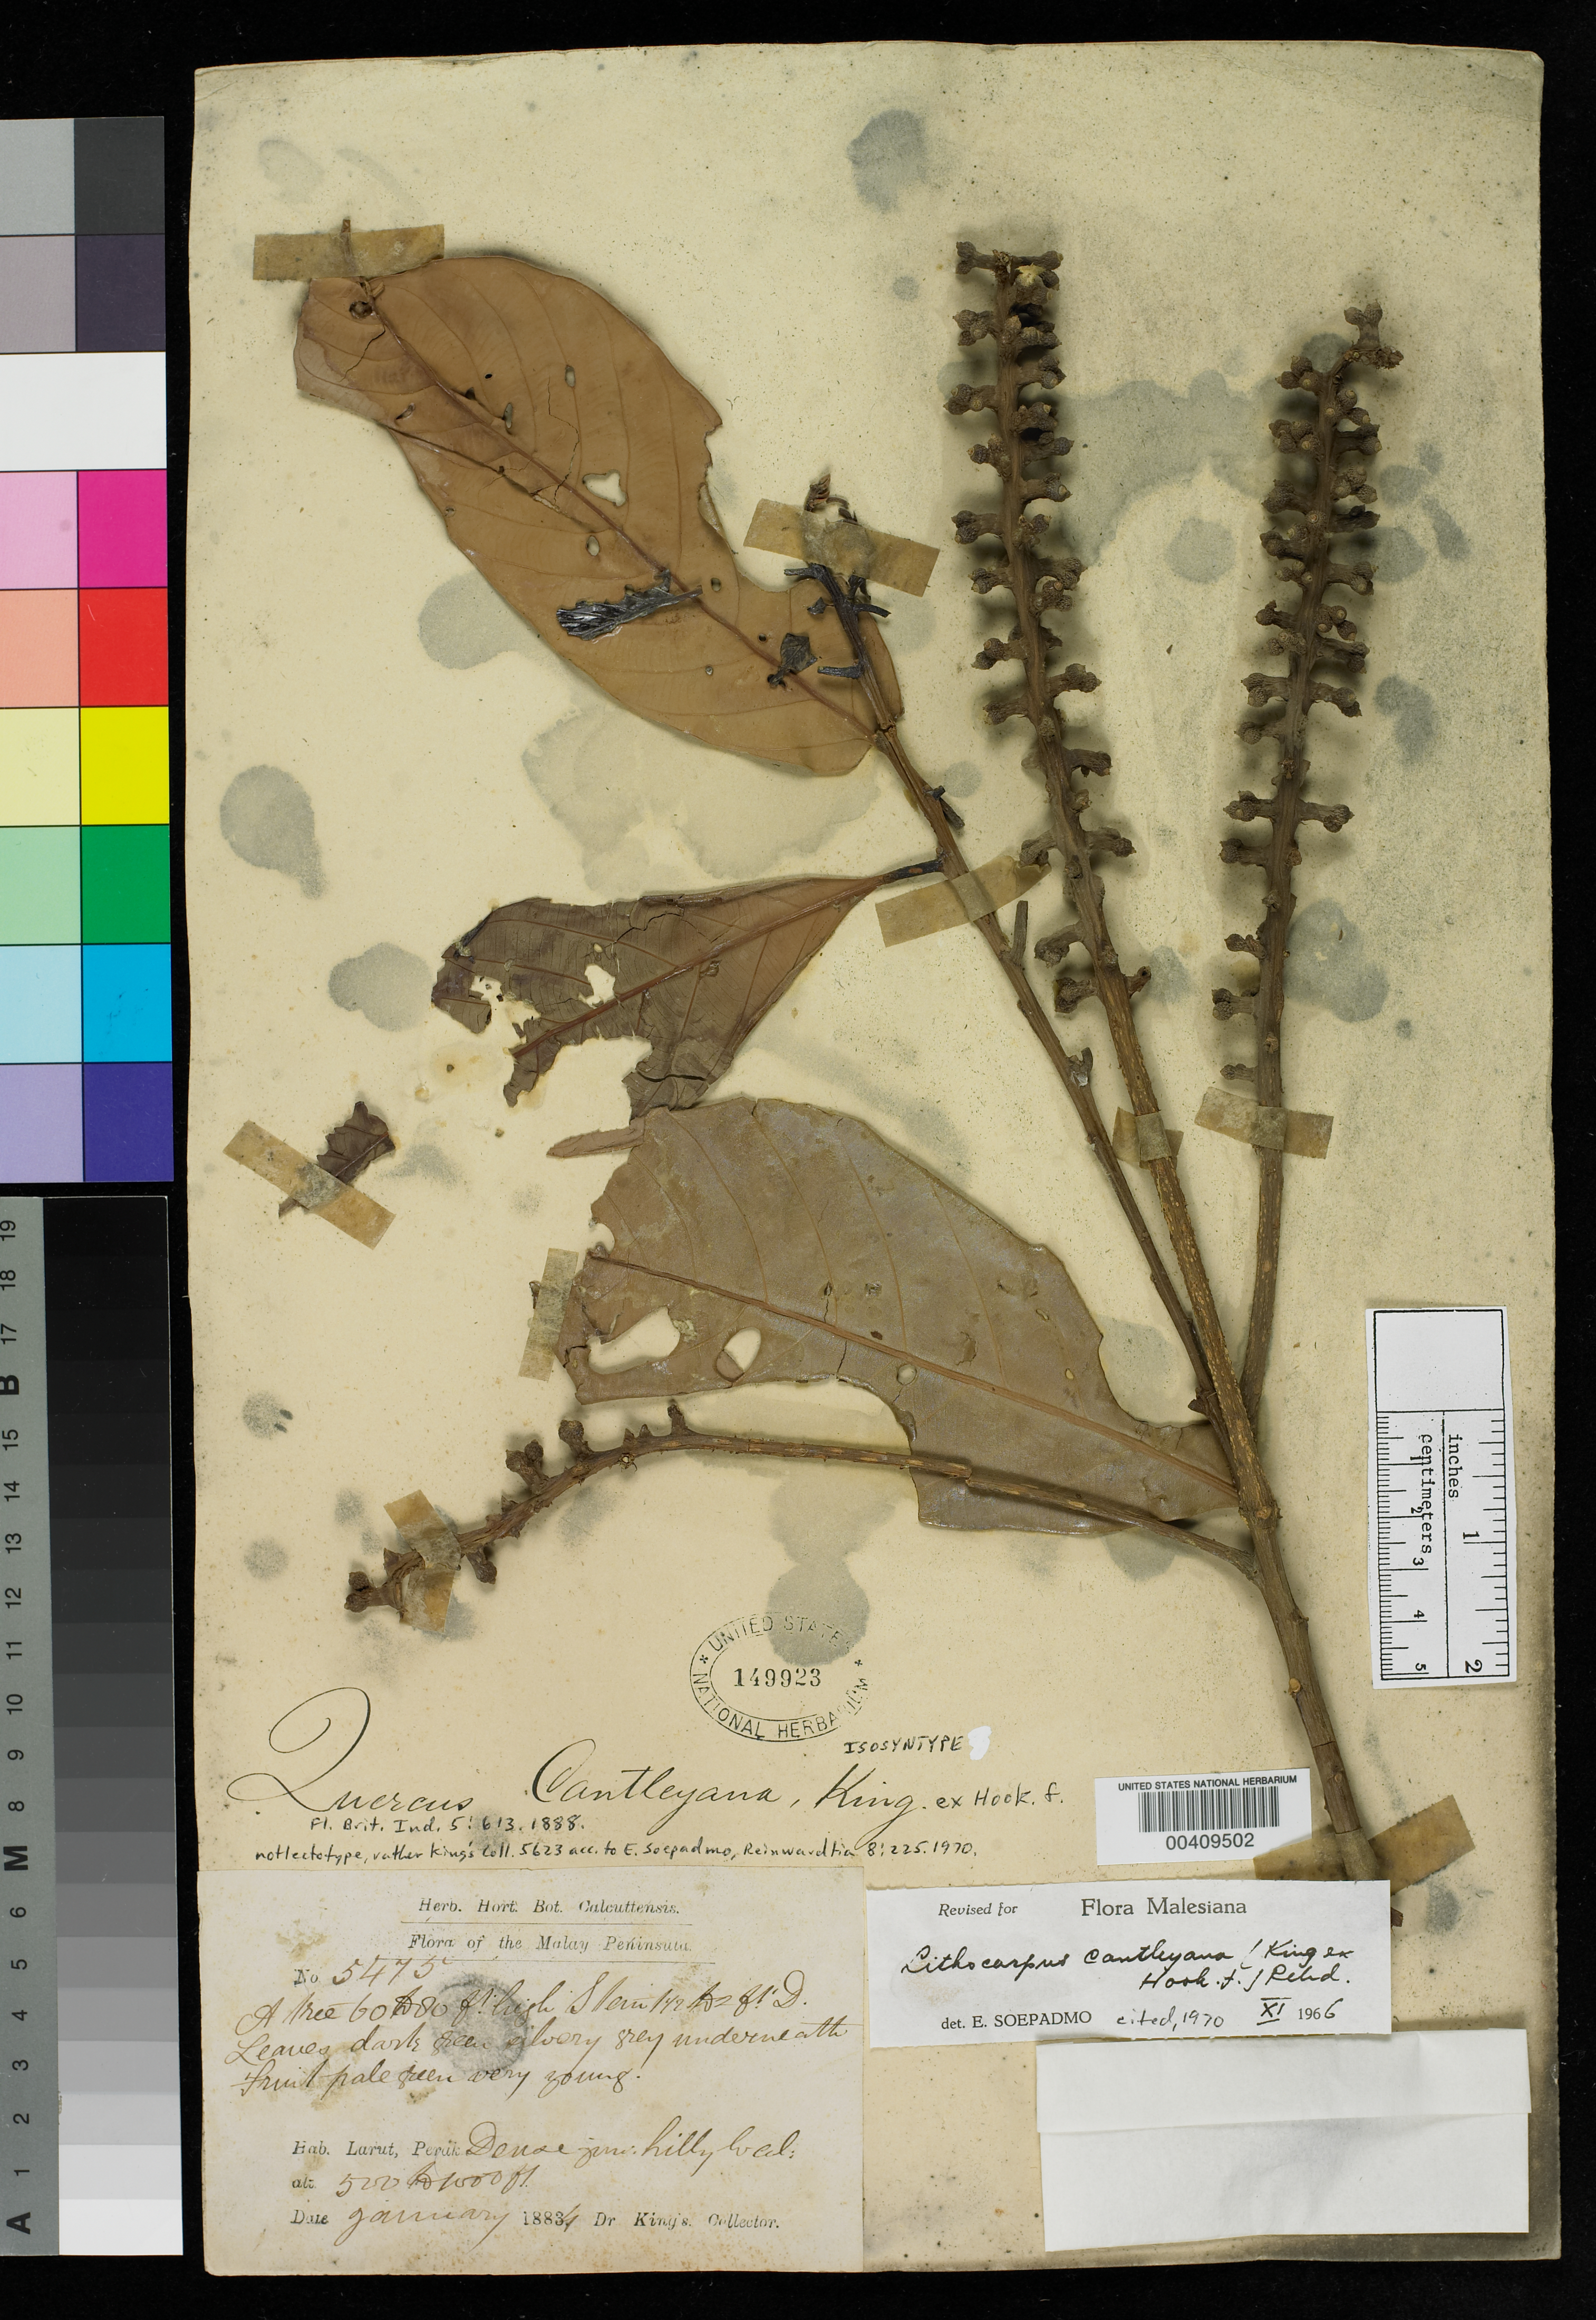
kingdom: Plantae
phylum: Tracheophyta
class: Magnoliopsida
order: Fagales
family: Fagaceae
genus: Quercus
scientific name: Quercus cantleyana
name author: King ex Hook. f.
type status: Isosyntype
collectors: H. Kunstler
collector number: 5475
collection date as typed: Jan 1884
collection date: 1884-01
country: Malaysia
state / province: Perak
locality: Larut. [Malay Peninsula]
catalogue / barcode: US 149923